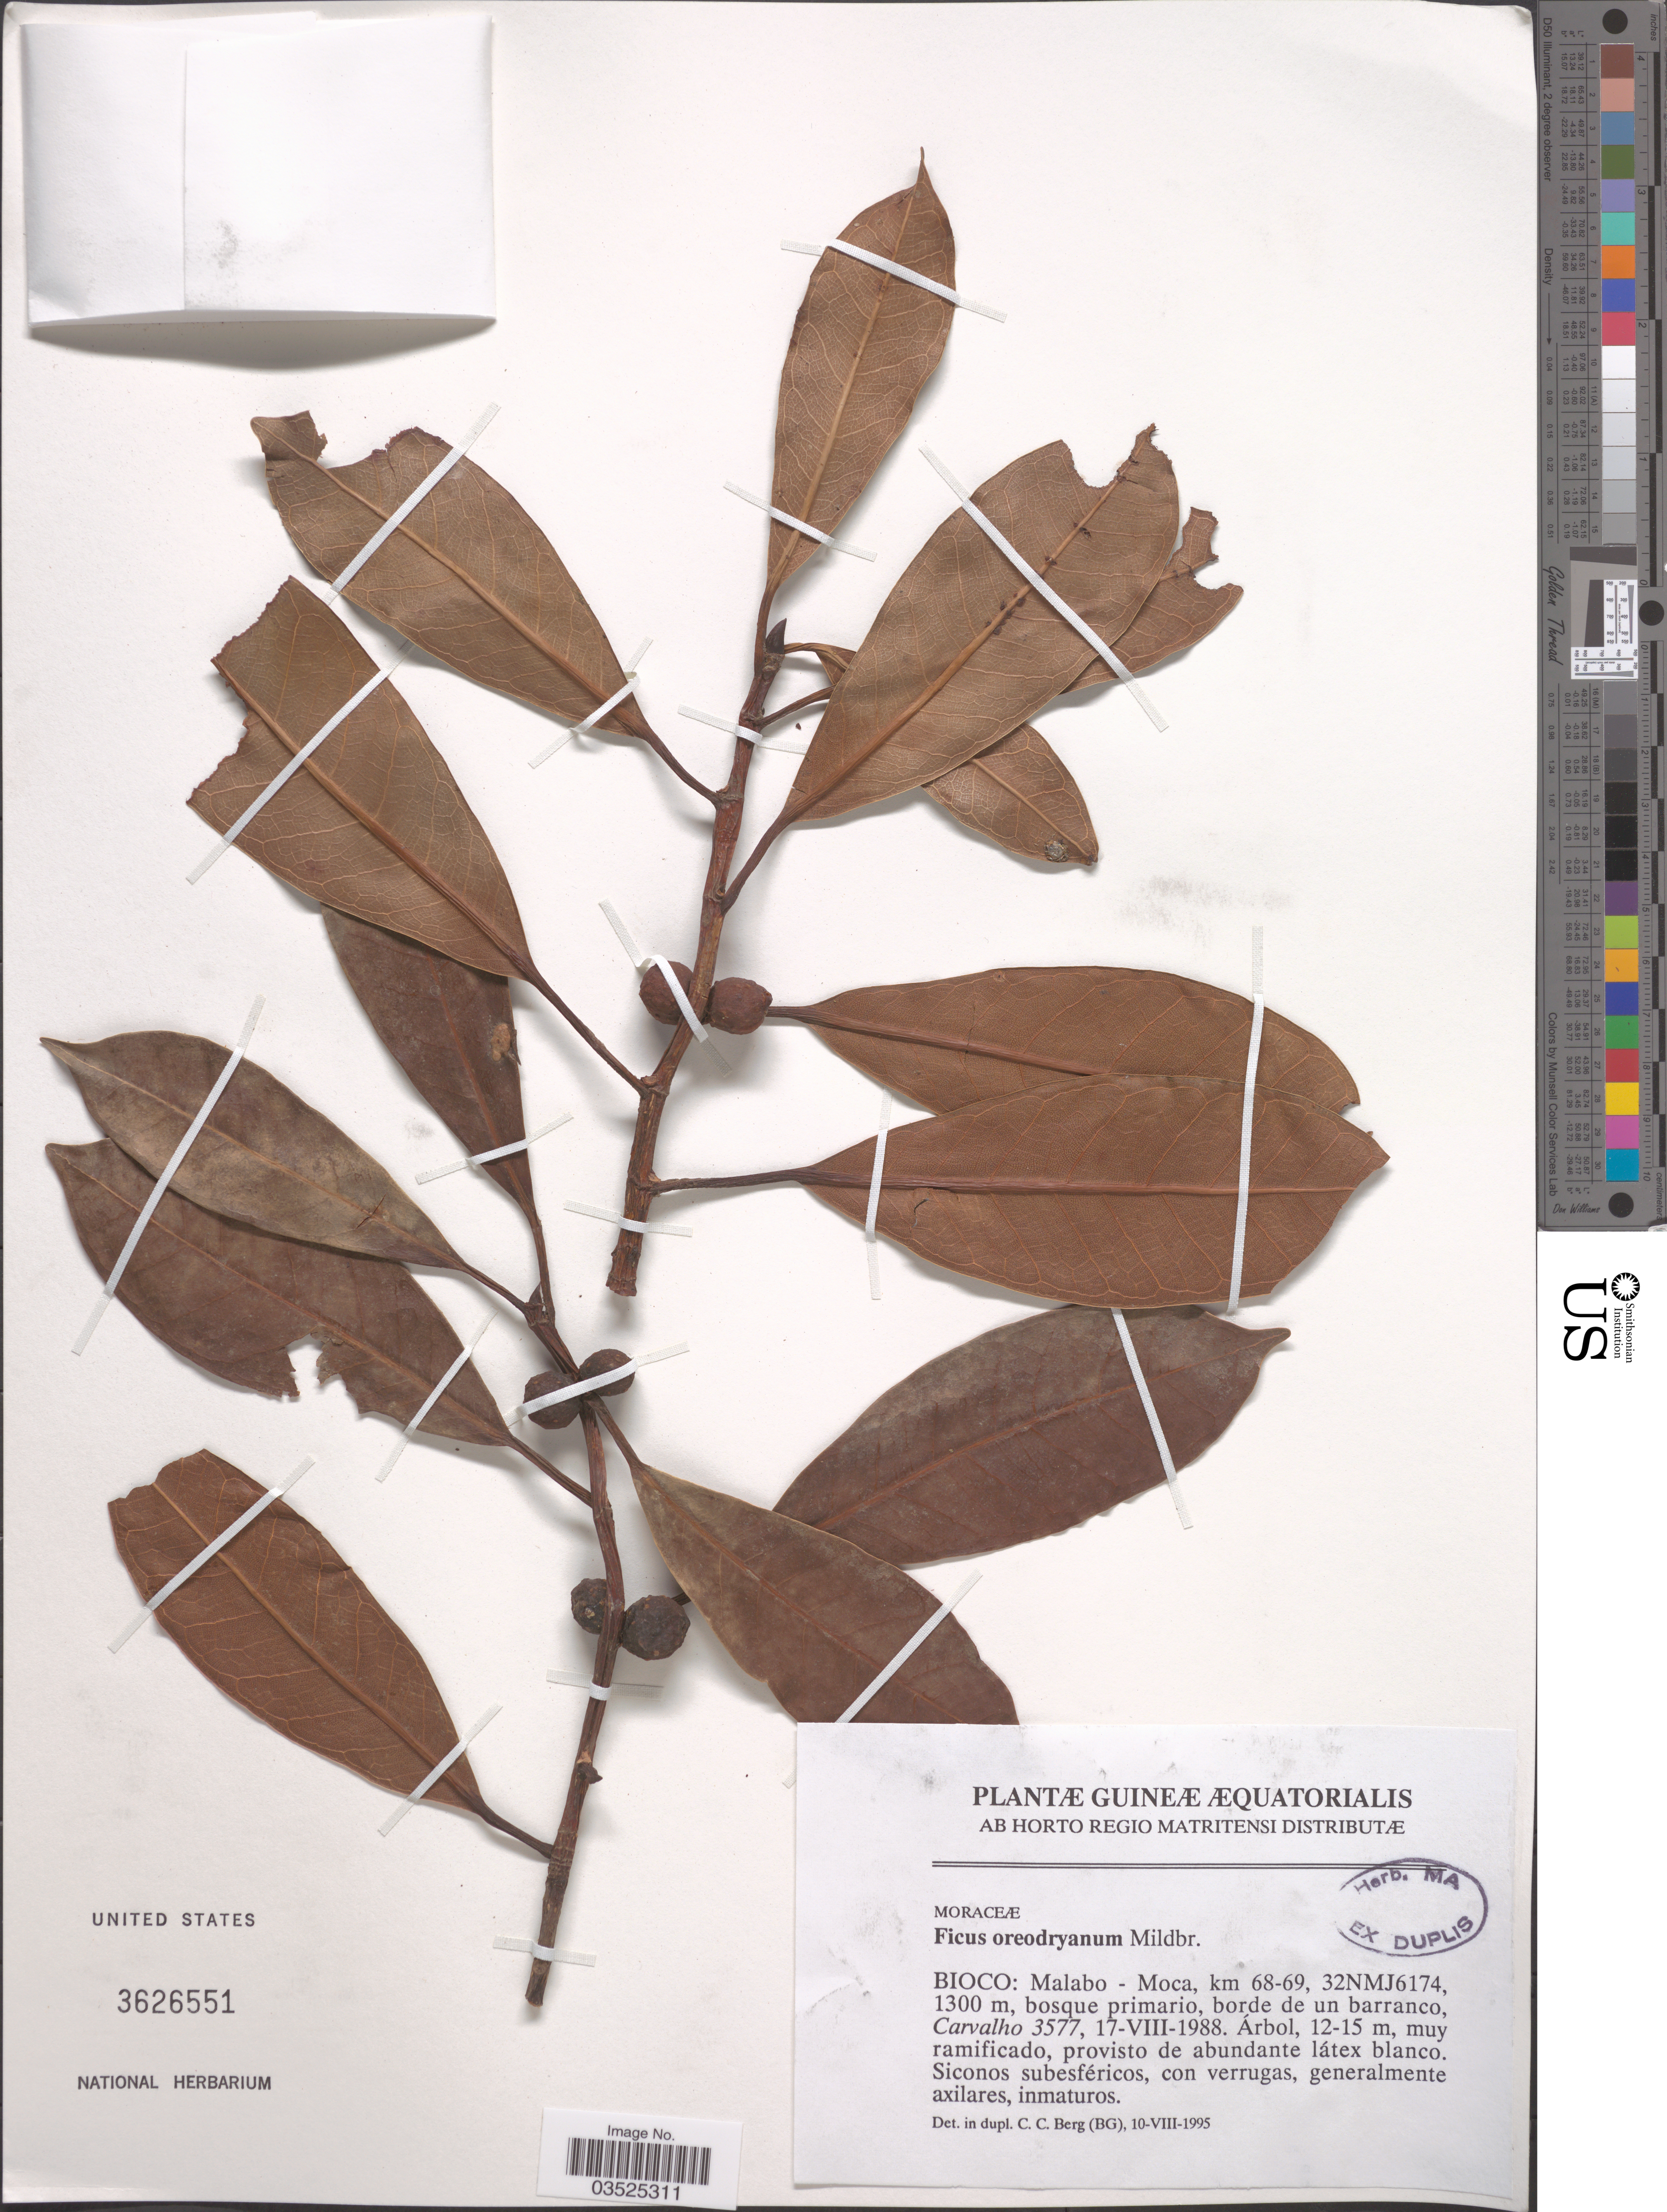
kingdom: Plantae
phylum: Tracheophyta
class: Magnoliopsida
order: Rosales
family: Moraceae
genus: Ficus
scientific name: Ficus oreodryadum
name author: Mildbr.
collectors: Carvalho, --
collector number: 3577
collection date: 1988-08-17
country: Equatorial Guinea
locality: Bioco: Mlabo - Moca, km 68-69, 32NMJ6174.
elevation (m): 1300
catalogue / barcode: US 3626551